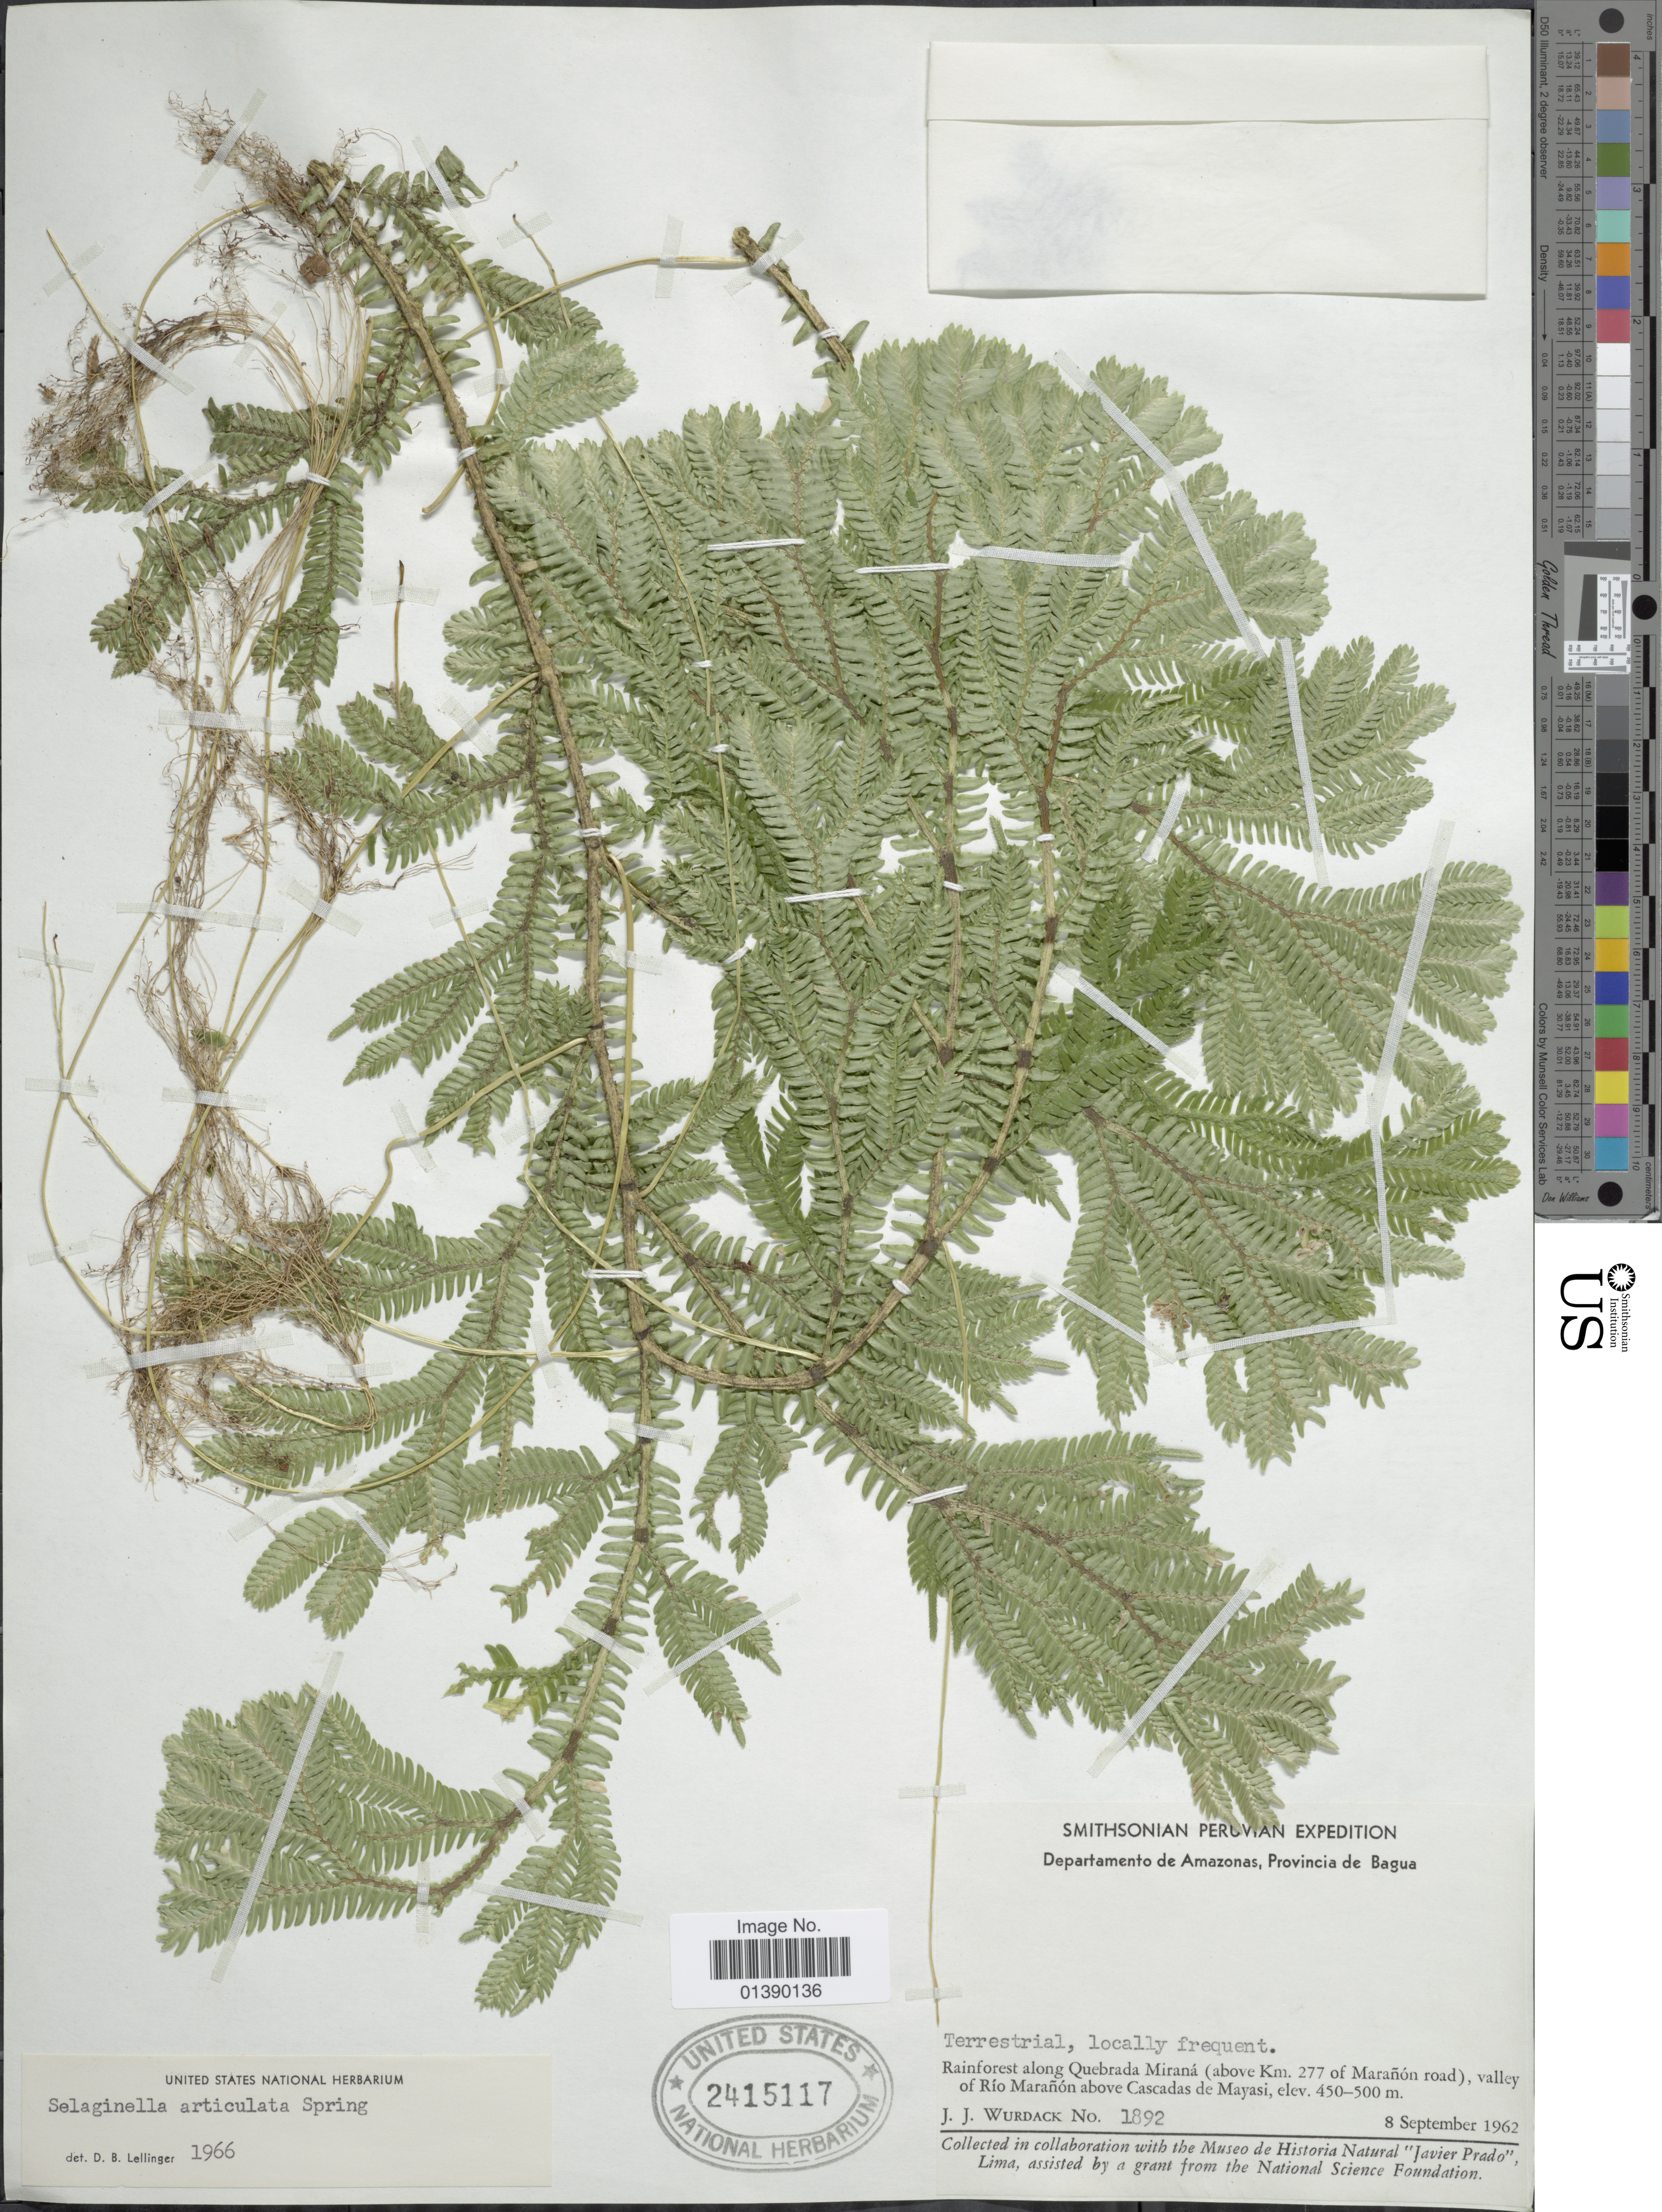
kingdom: Plantae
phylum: Tracheophyta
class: Lycopodiopsida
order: Selaginellales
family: Selaginellaceae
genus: Selaginella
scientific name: Selaginella articulata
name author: (Kunze) Spring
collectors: J. J. Wurdack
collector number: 1892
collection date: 1962-09-08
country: Peru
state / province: Amazonas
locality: Provincia de Bagua, Rainforest along Quebrada Miraná (above Km. 277 of Marañón road), valley of Río Marañón above Cascadas de Mayasi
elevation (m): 450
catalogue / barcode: US 2415117